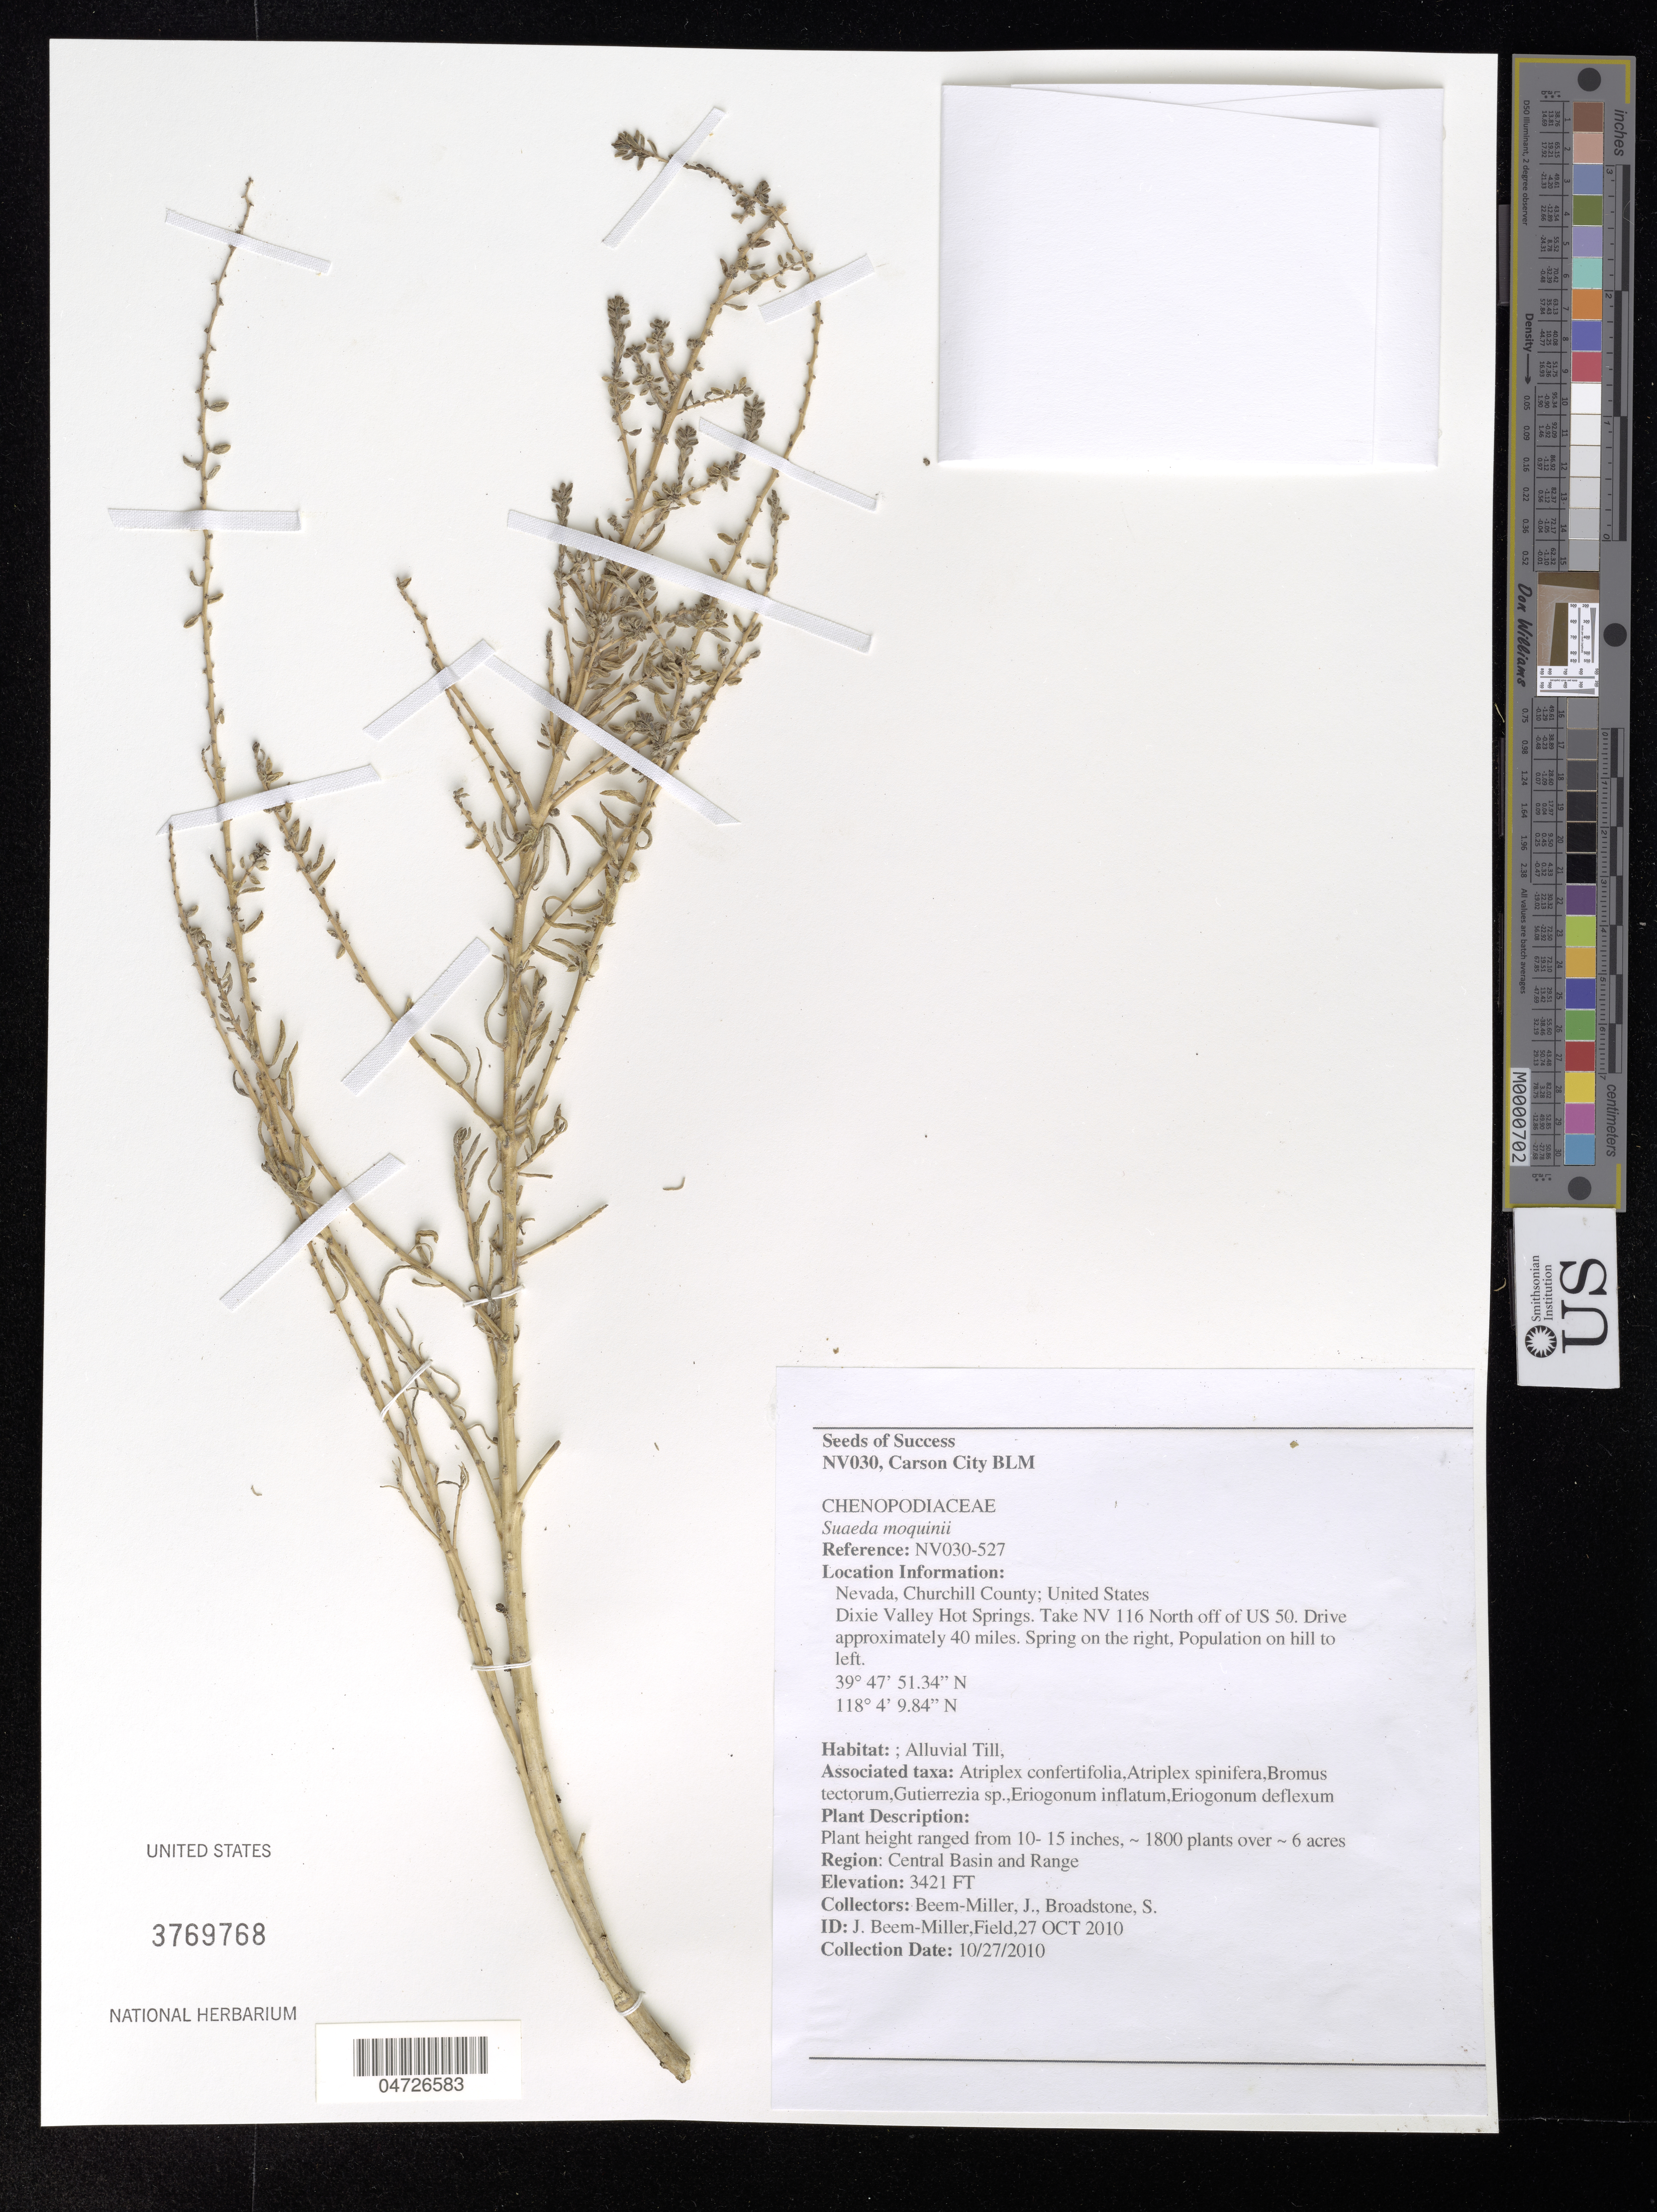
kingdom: Plantae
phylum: Tracheophyta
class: Magnoliopsida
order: Caryophyllales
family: Amaranthaceae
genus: Suaeda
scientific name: Suaeda moquinii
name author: (Torr.) Greene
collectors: J. Beem-Miller & S. Broadstone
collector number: NV030-527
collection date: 2010-10-27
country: United States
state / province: Nevada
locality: Churchill County. Dixie Valley Hot Springs. Take NV 116 North off of US 50. Drive approximately 40 miles. Spring on the right, Population on hill to left.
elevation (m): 1043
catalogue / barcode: US 3769768